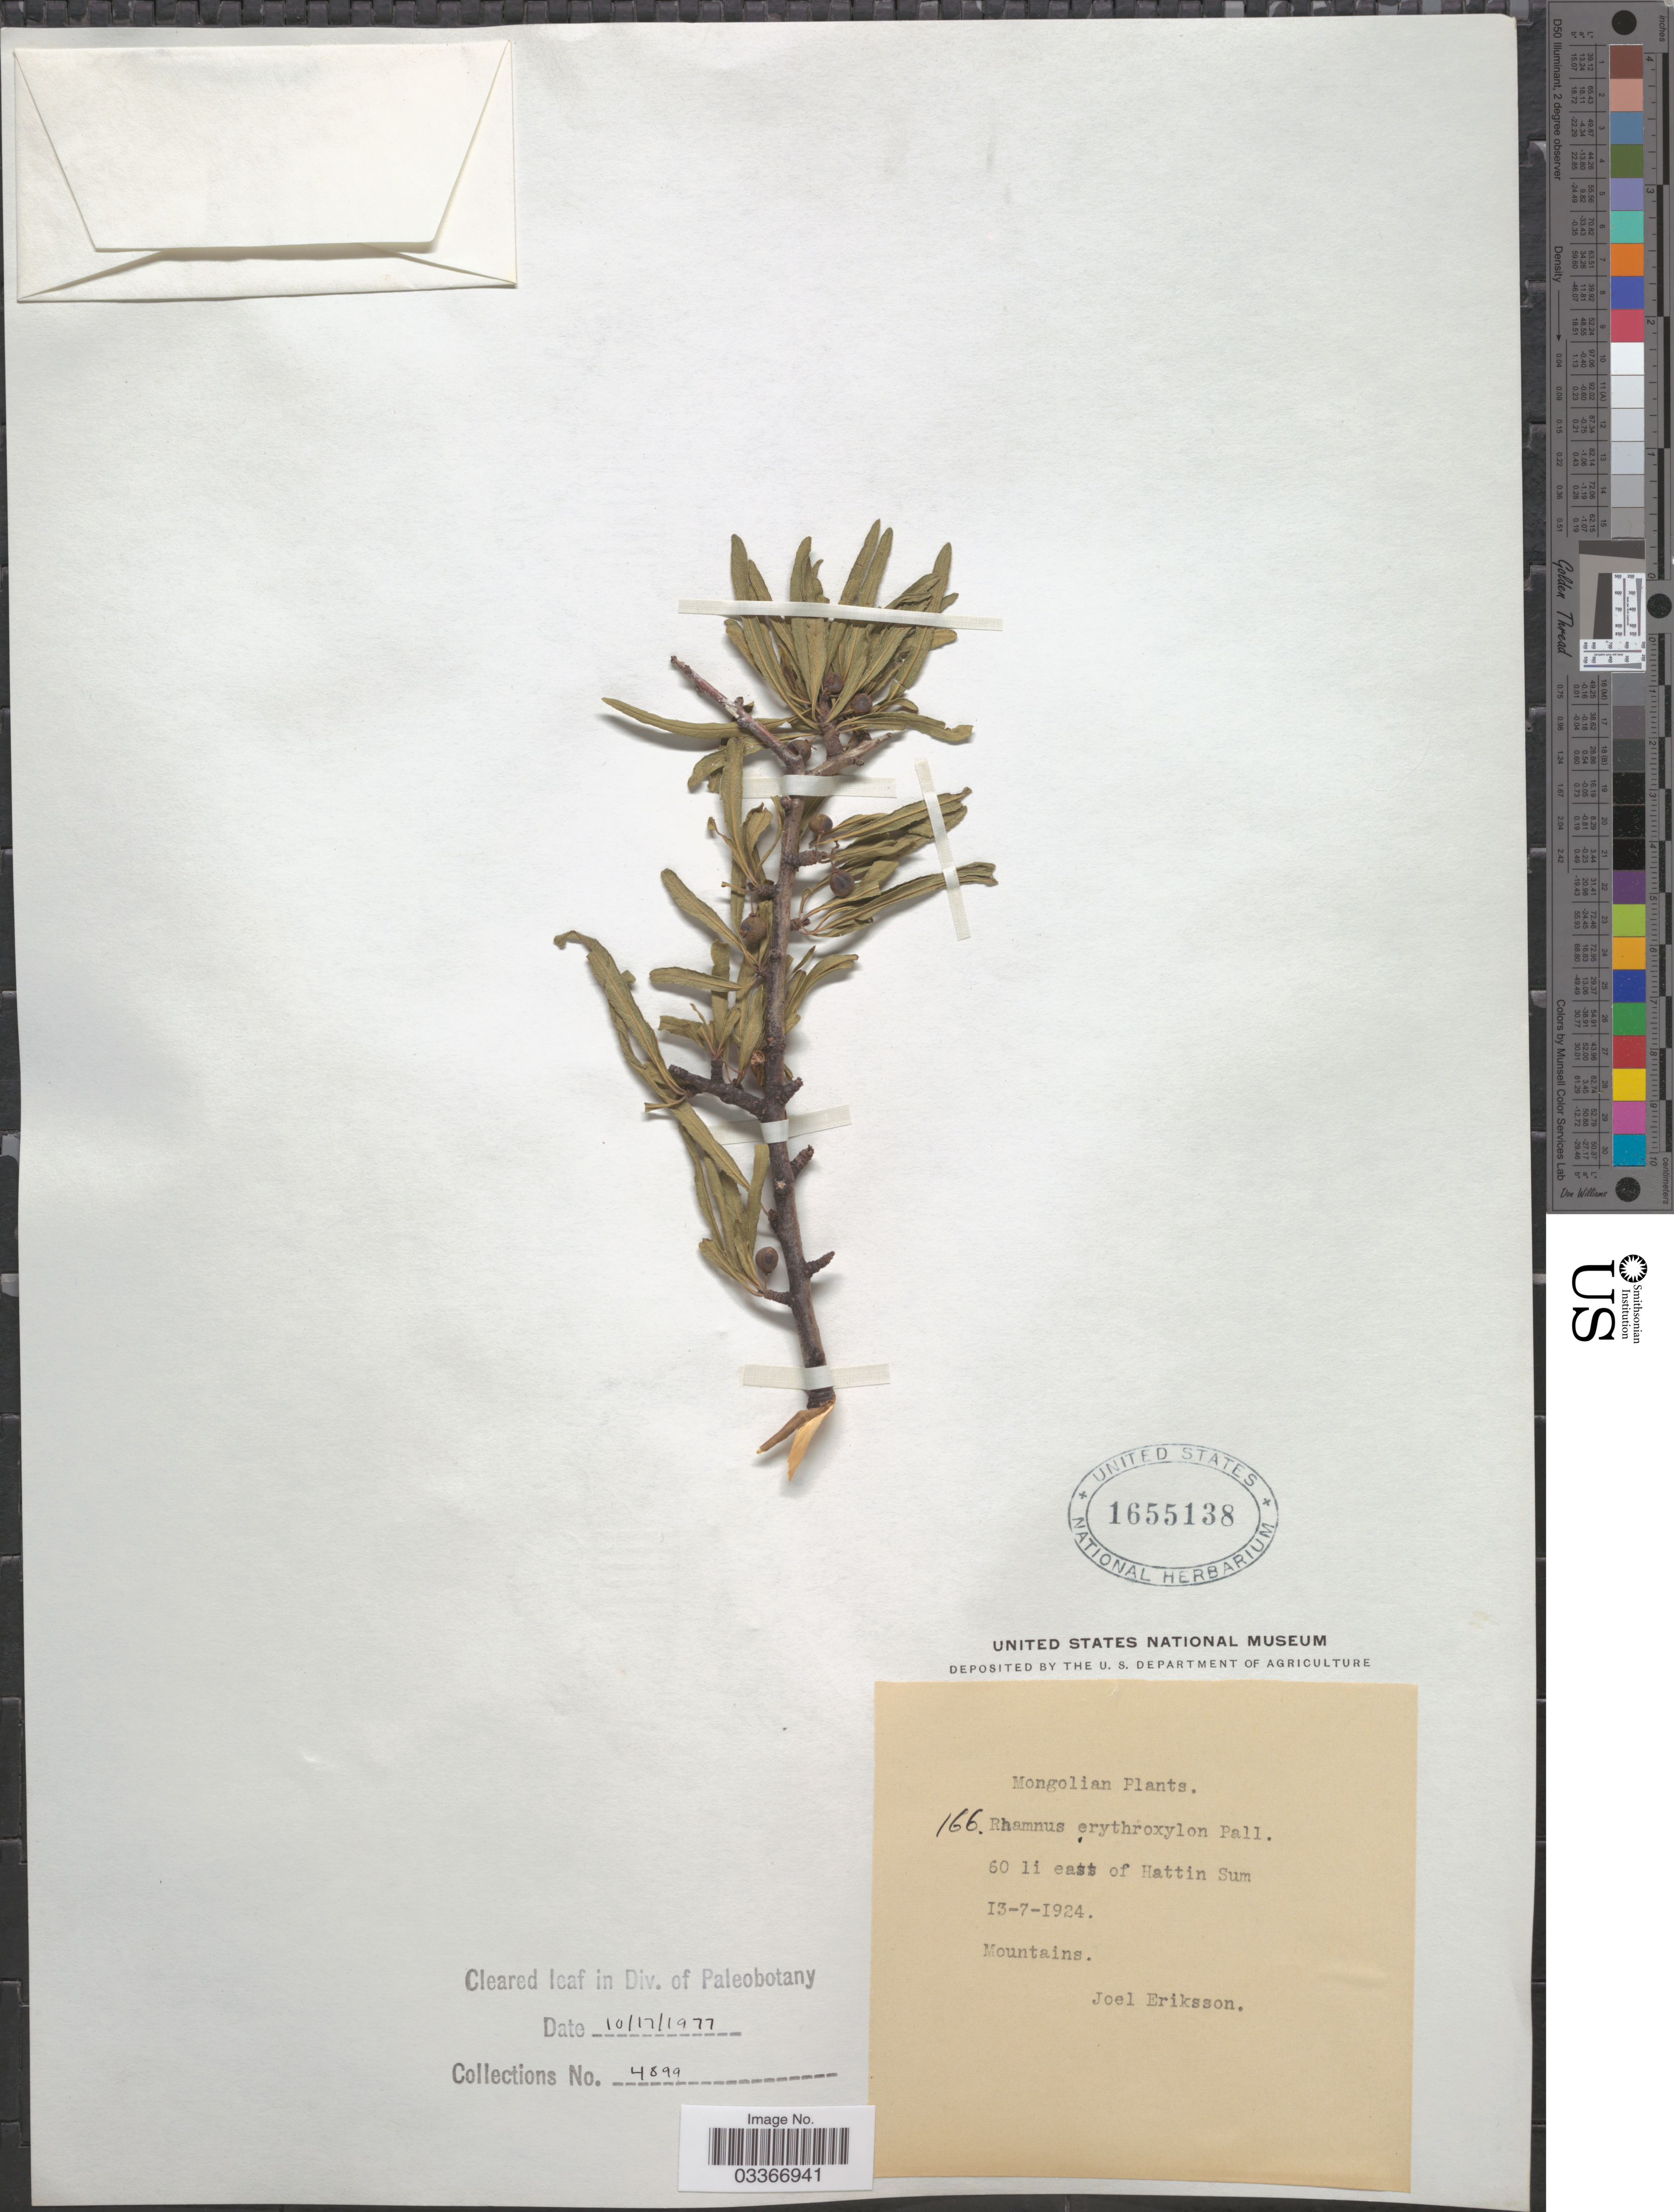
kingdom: Plantae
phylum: Tracheophyta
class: Magnoliopsida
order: Rosales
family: Rhamnaceae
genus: Rhamnus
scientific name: Rhamnus erythroxylon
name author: Pall.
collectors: J. Eriksson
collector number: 166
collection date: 1924-07-13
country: Mongolia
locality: Mongolian. 60 li east of Hattin Sum. Mountains.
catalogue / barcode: US 1655138